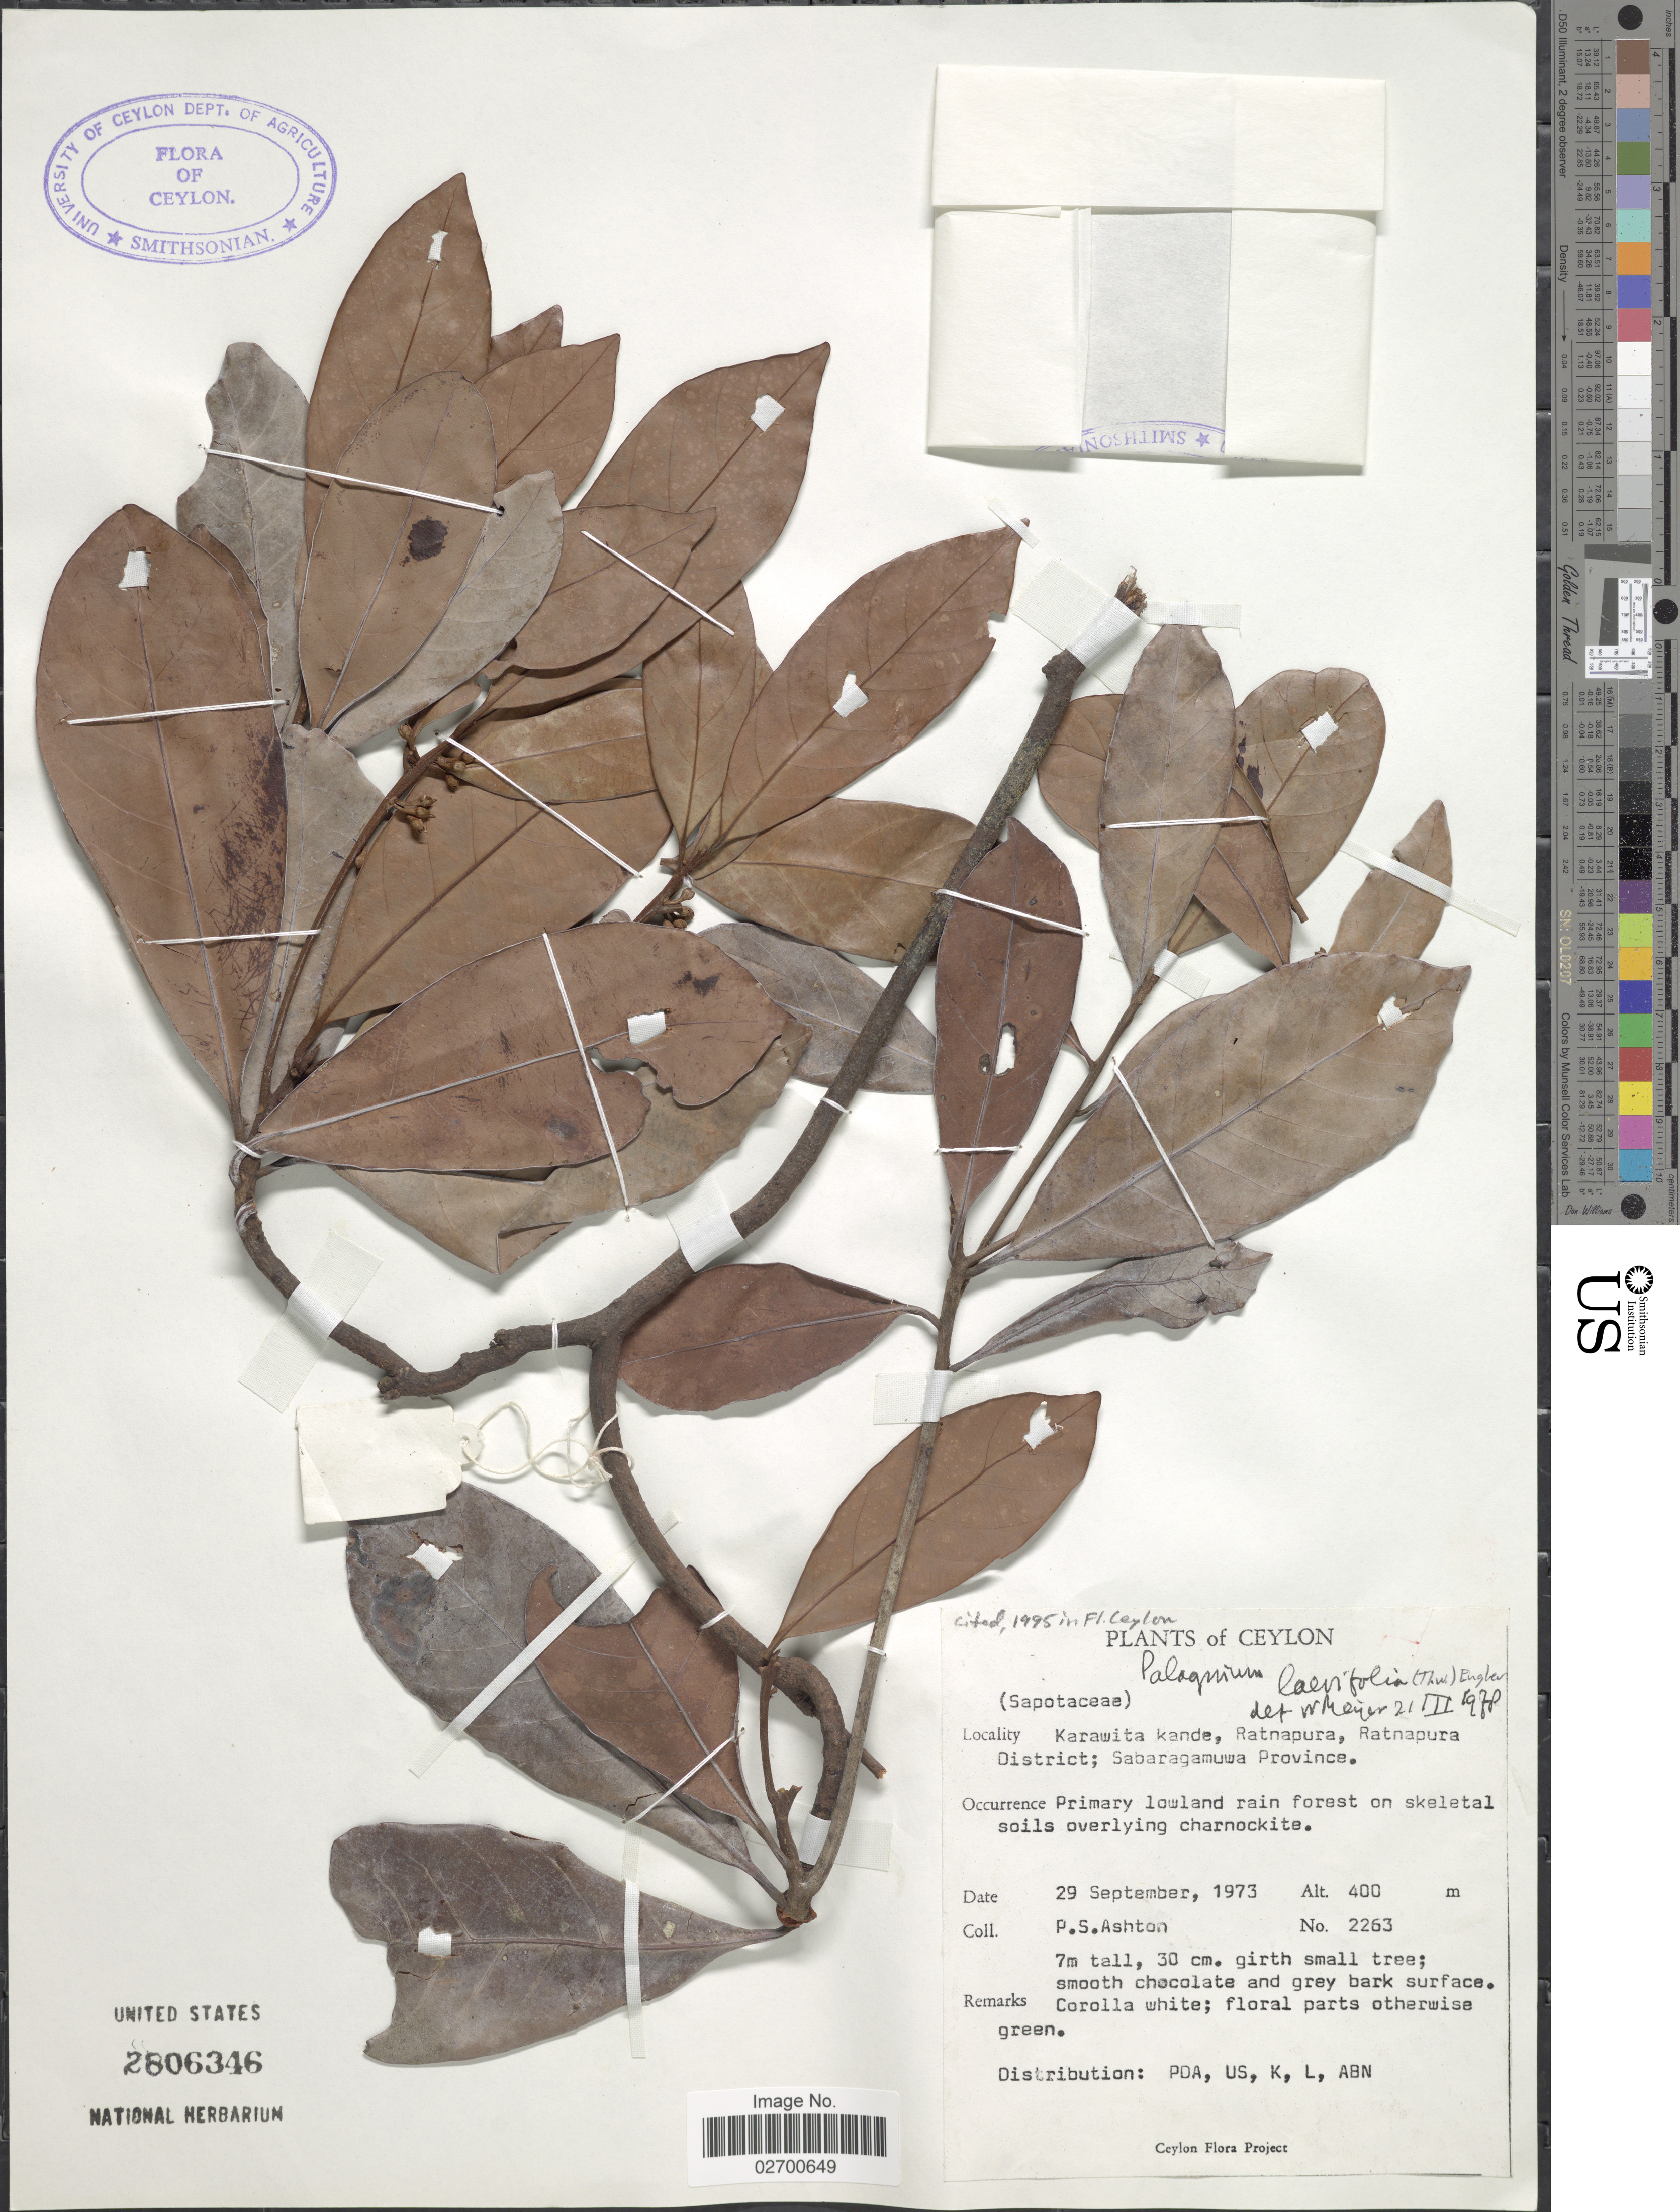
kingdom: Plantae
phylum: Tracheophyta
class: Magnoliopsida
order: Ericales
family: Sapotaceae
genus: Palaquium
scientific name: Palaquium laevifolium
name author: Engl.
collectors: P. S. Ashton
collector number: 2263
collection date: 1973-09-29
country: Sri Lanka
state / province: Sabaragamuwa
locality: Karawita kande, Ratnapura, Ratnapura District; Sabaragamuwa Province. Ceylon.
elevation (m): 400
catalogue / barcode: US 2806346